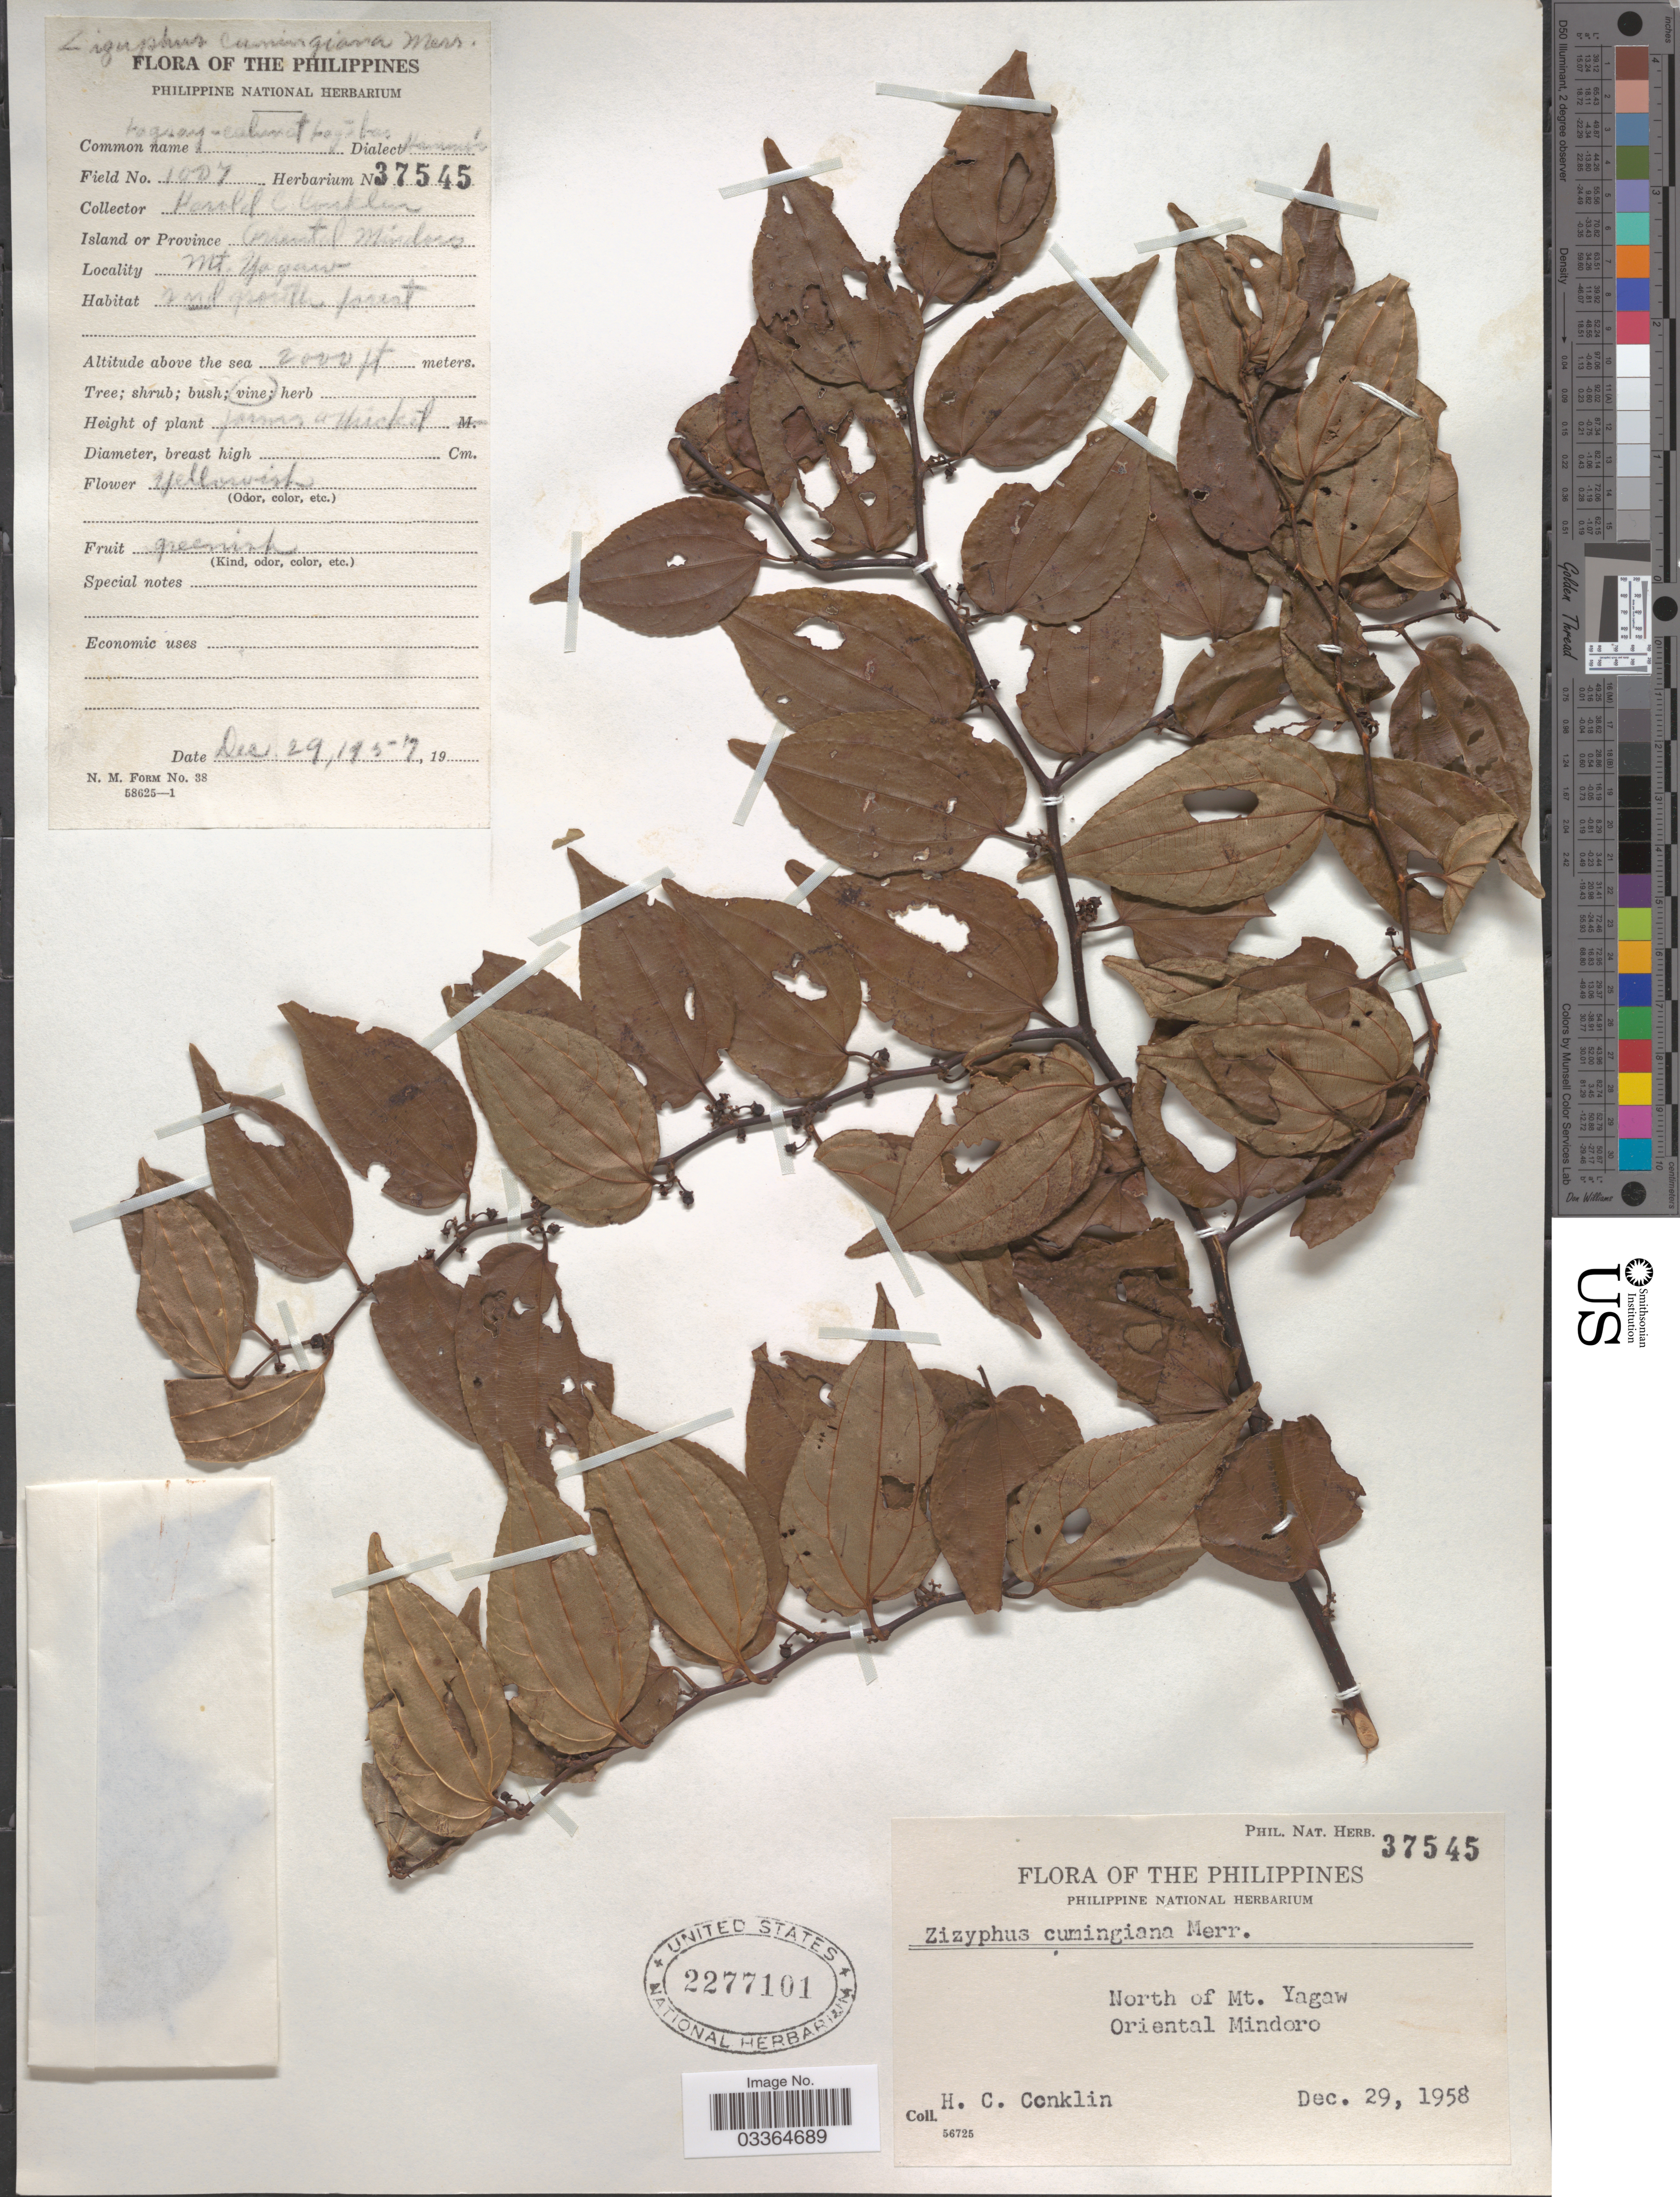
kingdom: Plantae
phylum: Tracheophyta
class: Magnoliopsida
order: Rosales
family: Rhamnaceae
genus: Ziziphus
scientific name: Ziziphus cumingiana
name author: Merr.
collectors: H. Conklin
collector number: Phil. Nat. Herb. 37545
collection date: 1958-12-29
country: Philippines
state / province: Mimaropa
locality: North of Mt. Yagaw, Oriental Mindoro.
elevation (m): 610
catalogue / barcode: US 2277101